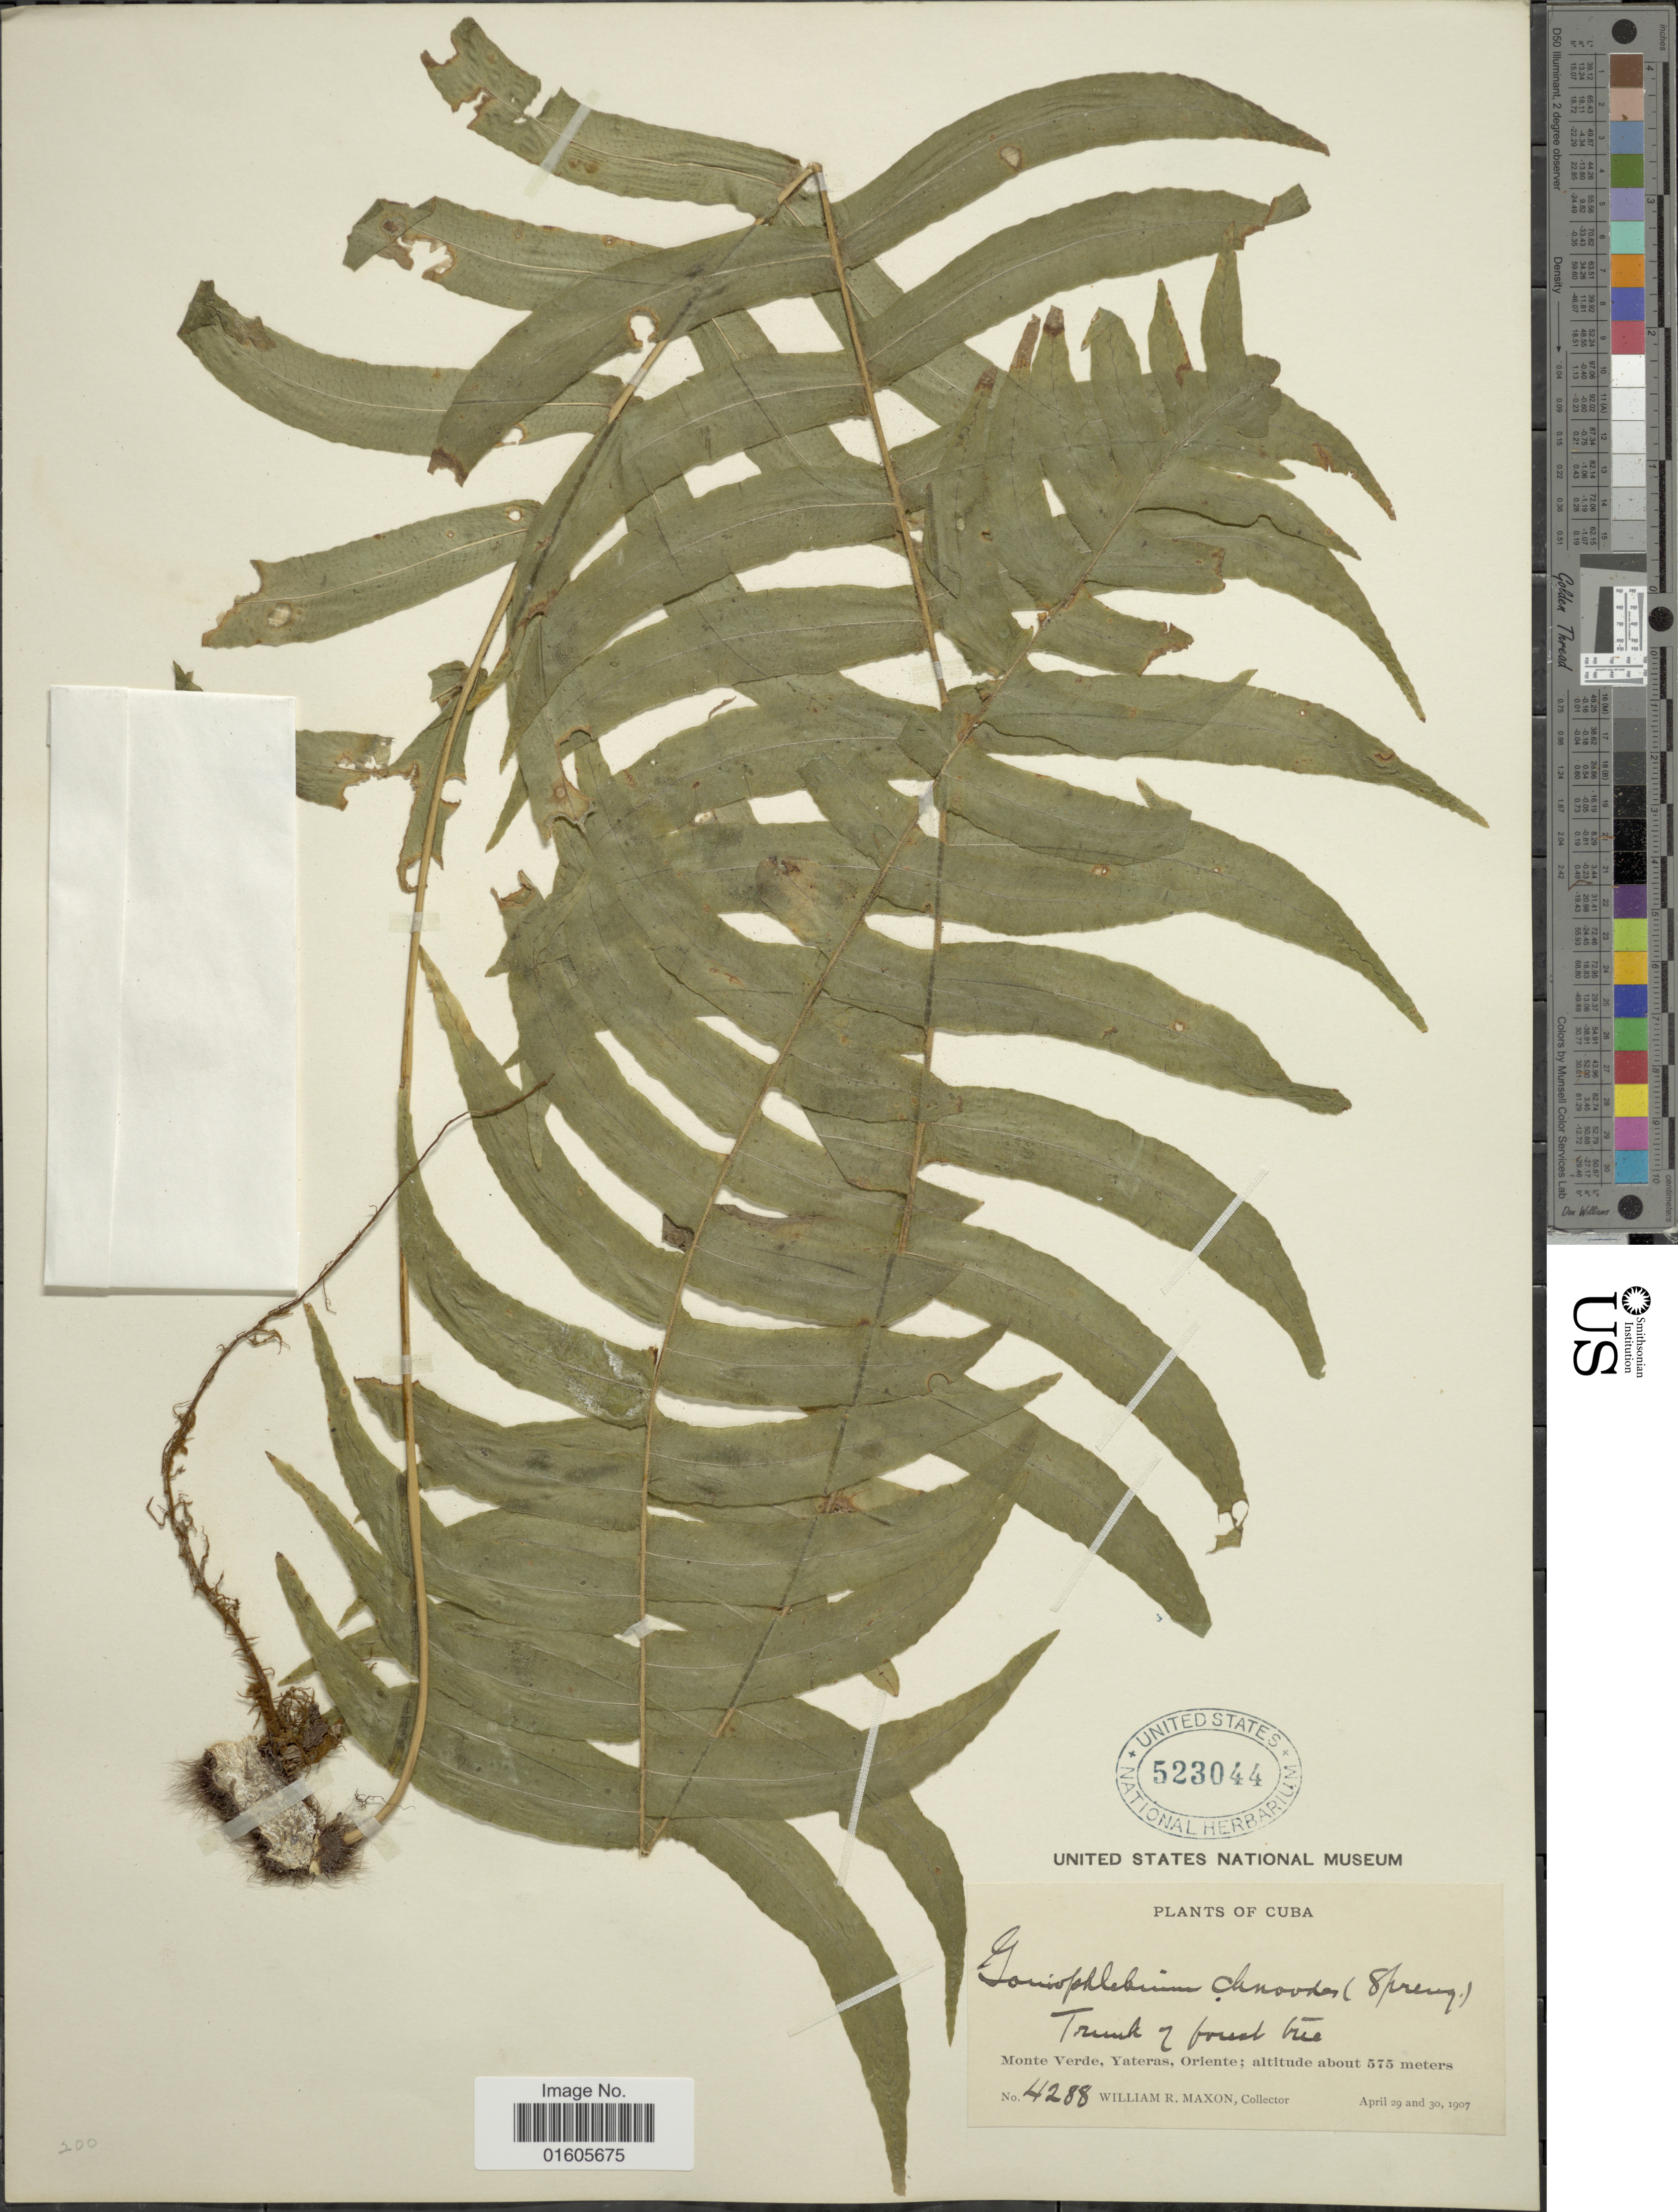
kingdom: Plantae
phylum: Tracheophyta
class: Polypodiopsida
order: Polypodiales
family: Polypodiaceae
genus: Serpocaulon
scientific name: Serpocaulon dissimile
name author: (L.) A.R. Sm.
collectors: W. R. Maxon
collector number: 4288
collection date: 1907-04-29/1907-04-30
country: Cuba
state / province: Oriente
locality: Monte Verde, yateras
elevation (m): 575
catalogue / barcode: US 523044